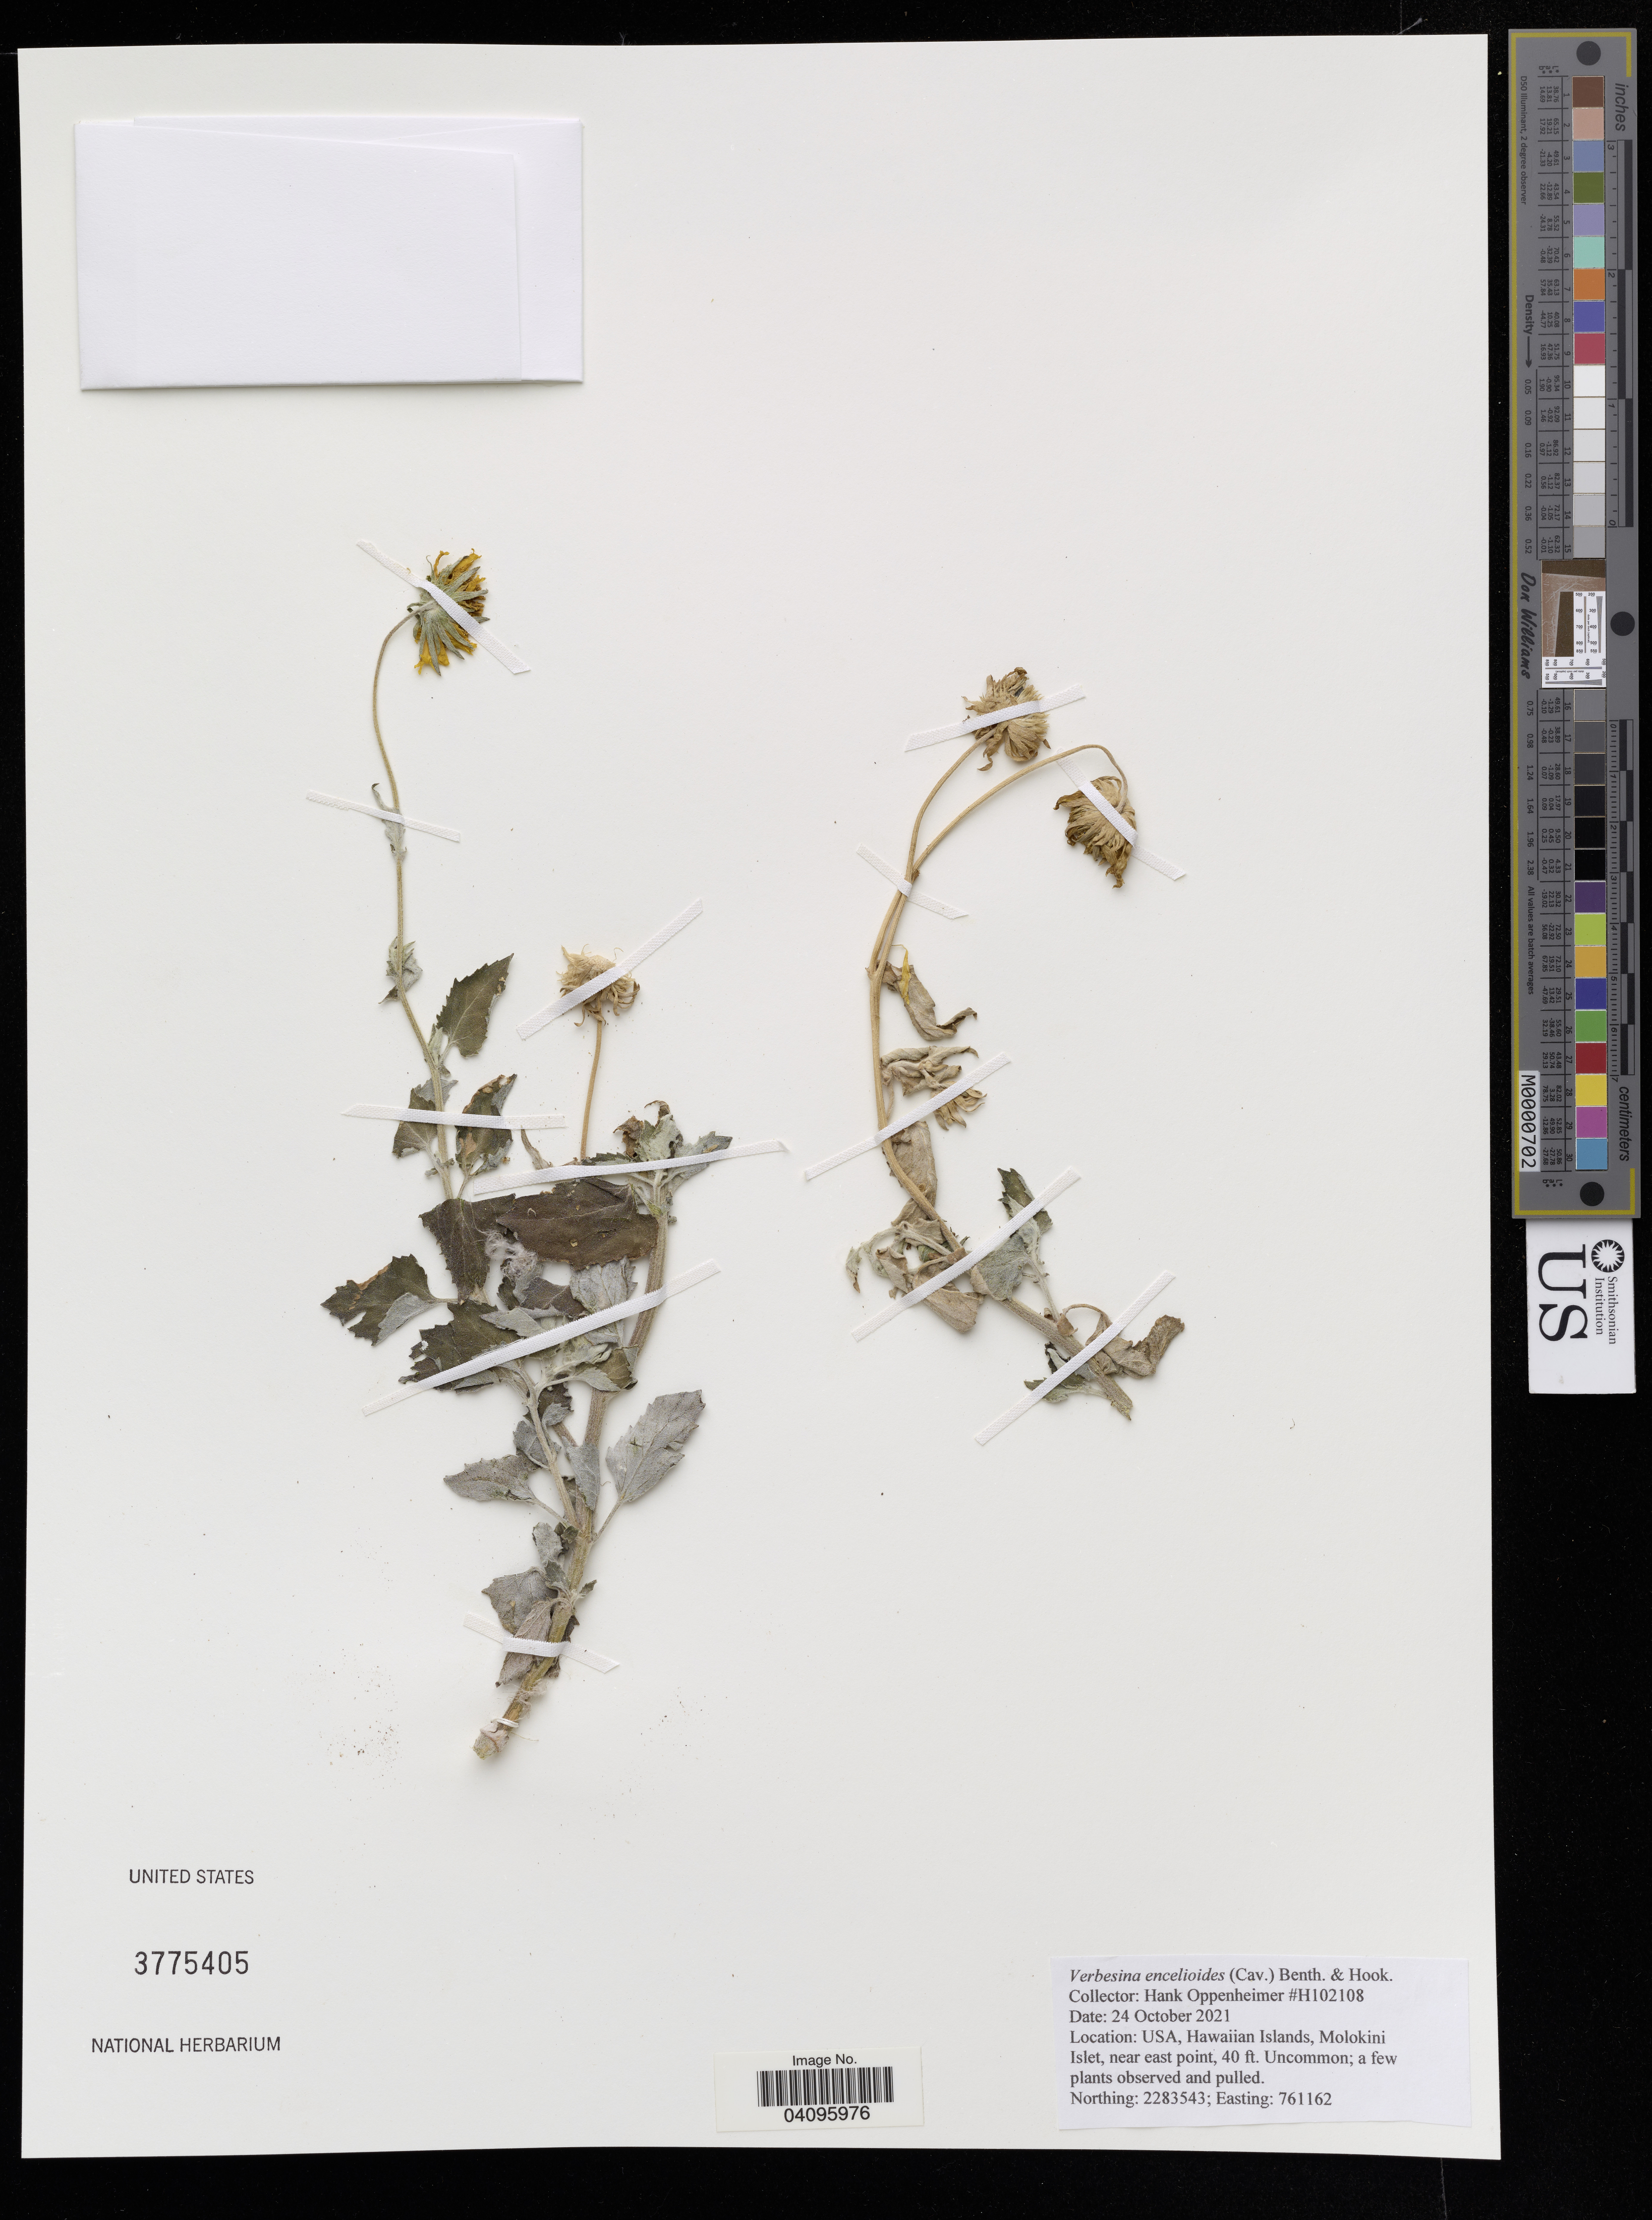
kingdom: Plantae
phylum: Tracheophyta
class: Magnoliopsida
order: Asterales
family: Asteraceae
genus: Verbesina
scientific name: Verbesina encelioides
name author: (Cav.) Benth. & Hook. ex A. Gray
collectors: H. Oppenheimer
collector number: H102108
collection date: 2021-10-24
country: United States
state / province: Hawaii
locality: Hawaiien Islands, Molokini Islet, near east point, 40 ft.. Northing 2283543, Easting 761162.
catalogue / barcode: US 3775405